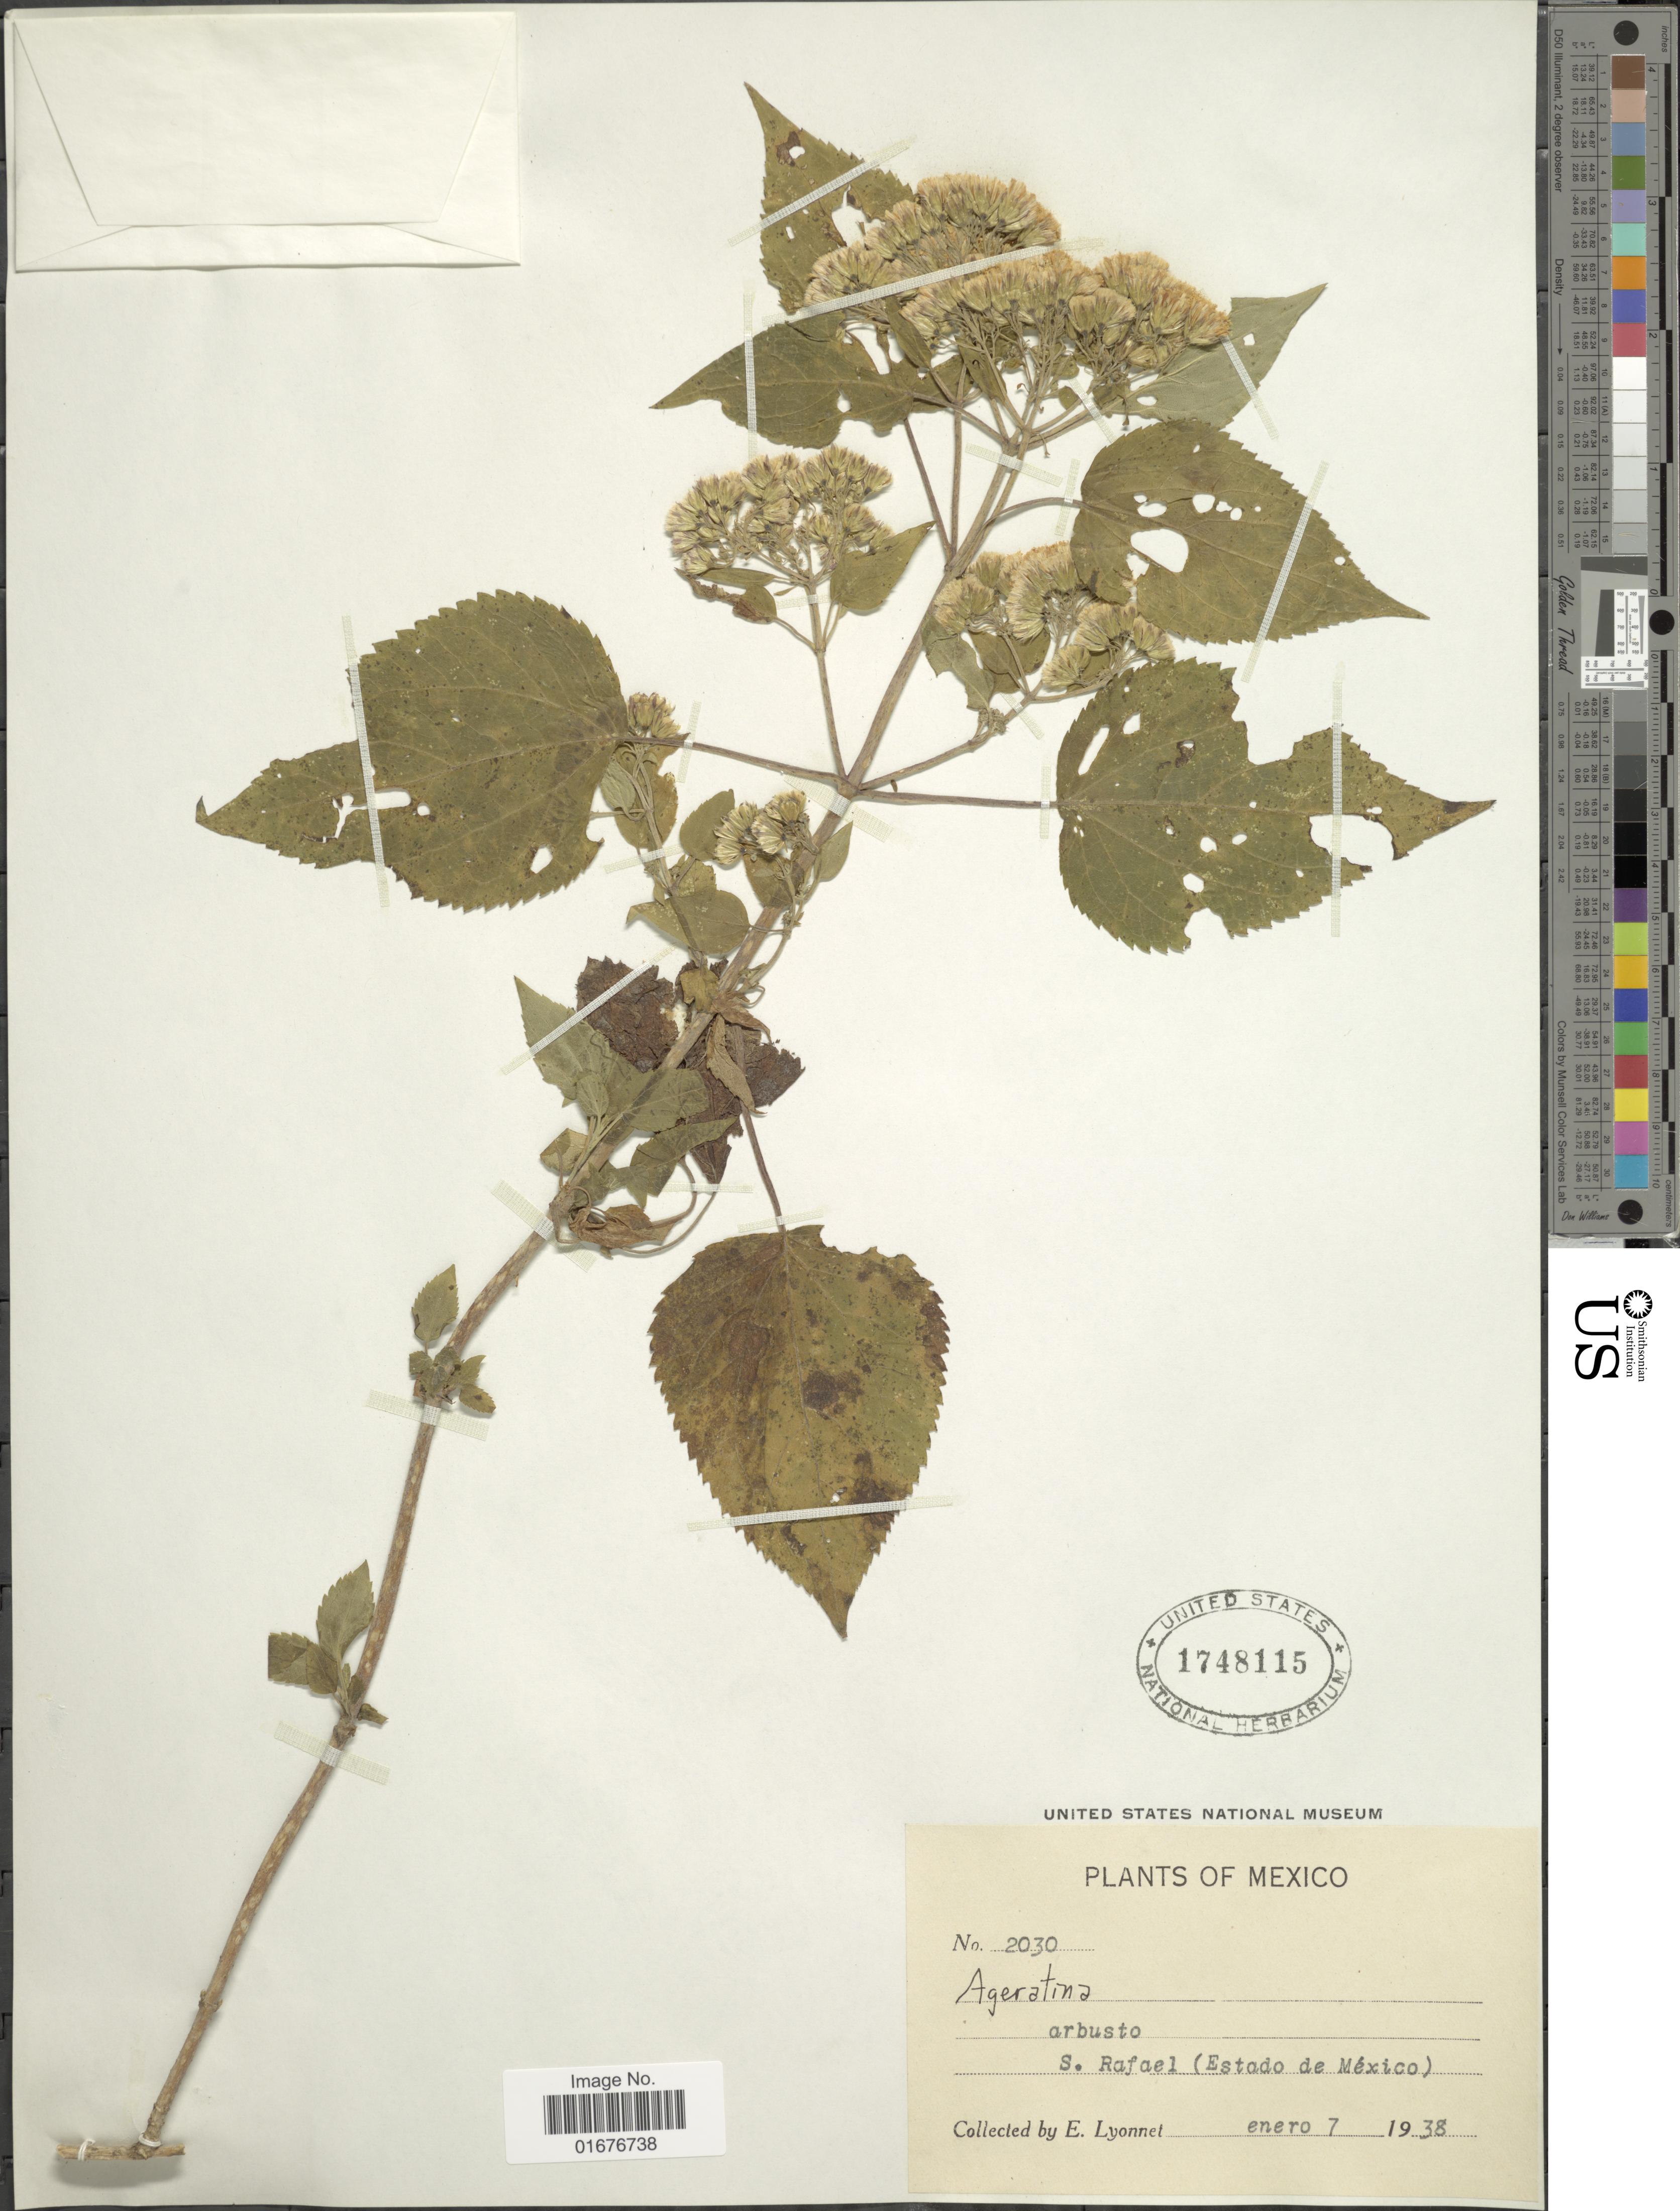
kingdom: Plantae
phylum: Tracheophyta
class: Magnoliopsida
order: Asterales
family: Asteraceae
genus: Ageratina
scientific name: Ageratina rivalis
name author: (Greenm.) R.M. King & H. Rob.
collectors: E. Lyonnet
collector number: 2030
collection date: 1938-01-07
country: Mexico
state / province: México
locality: S. Rafael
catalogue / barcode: US 1748115